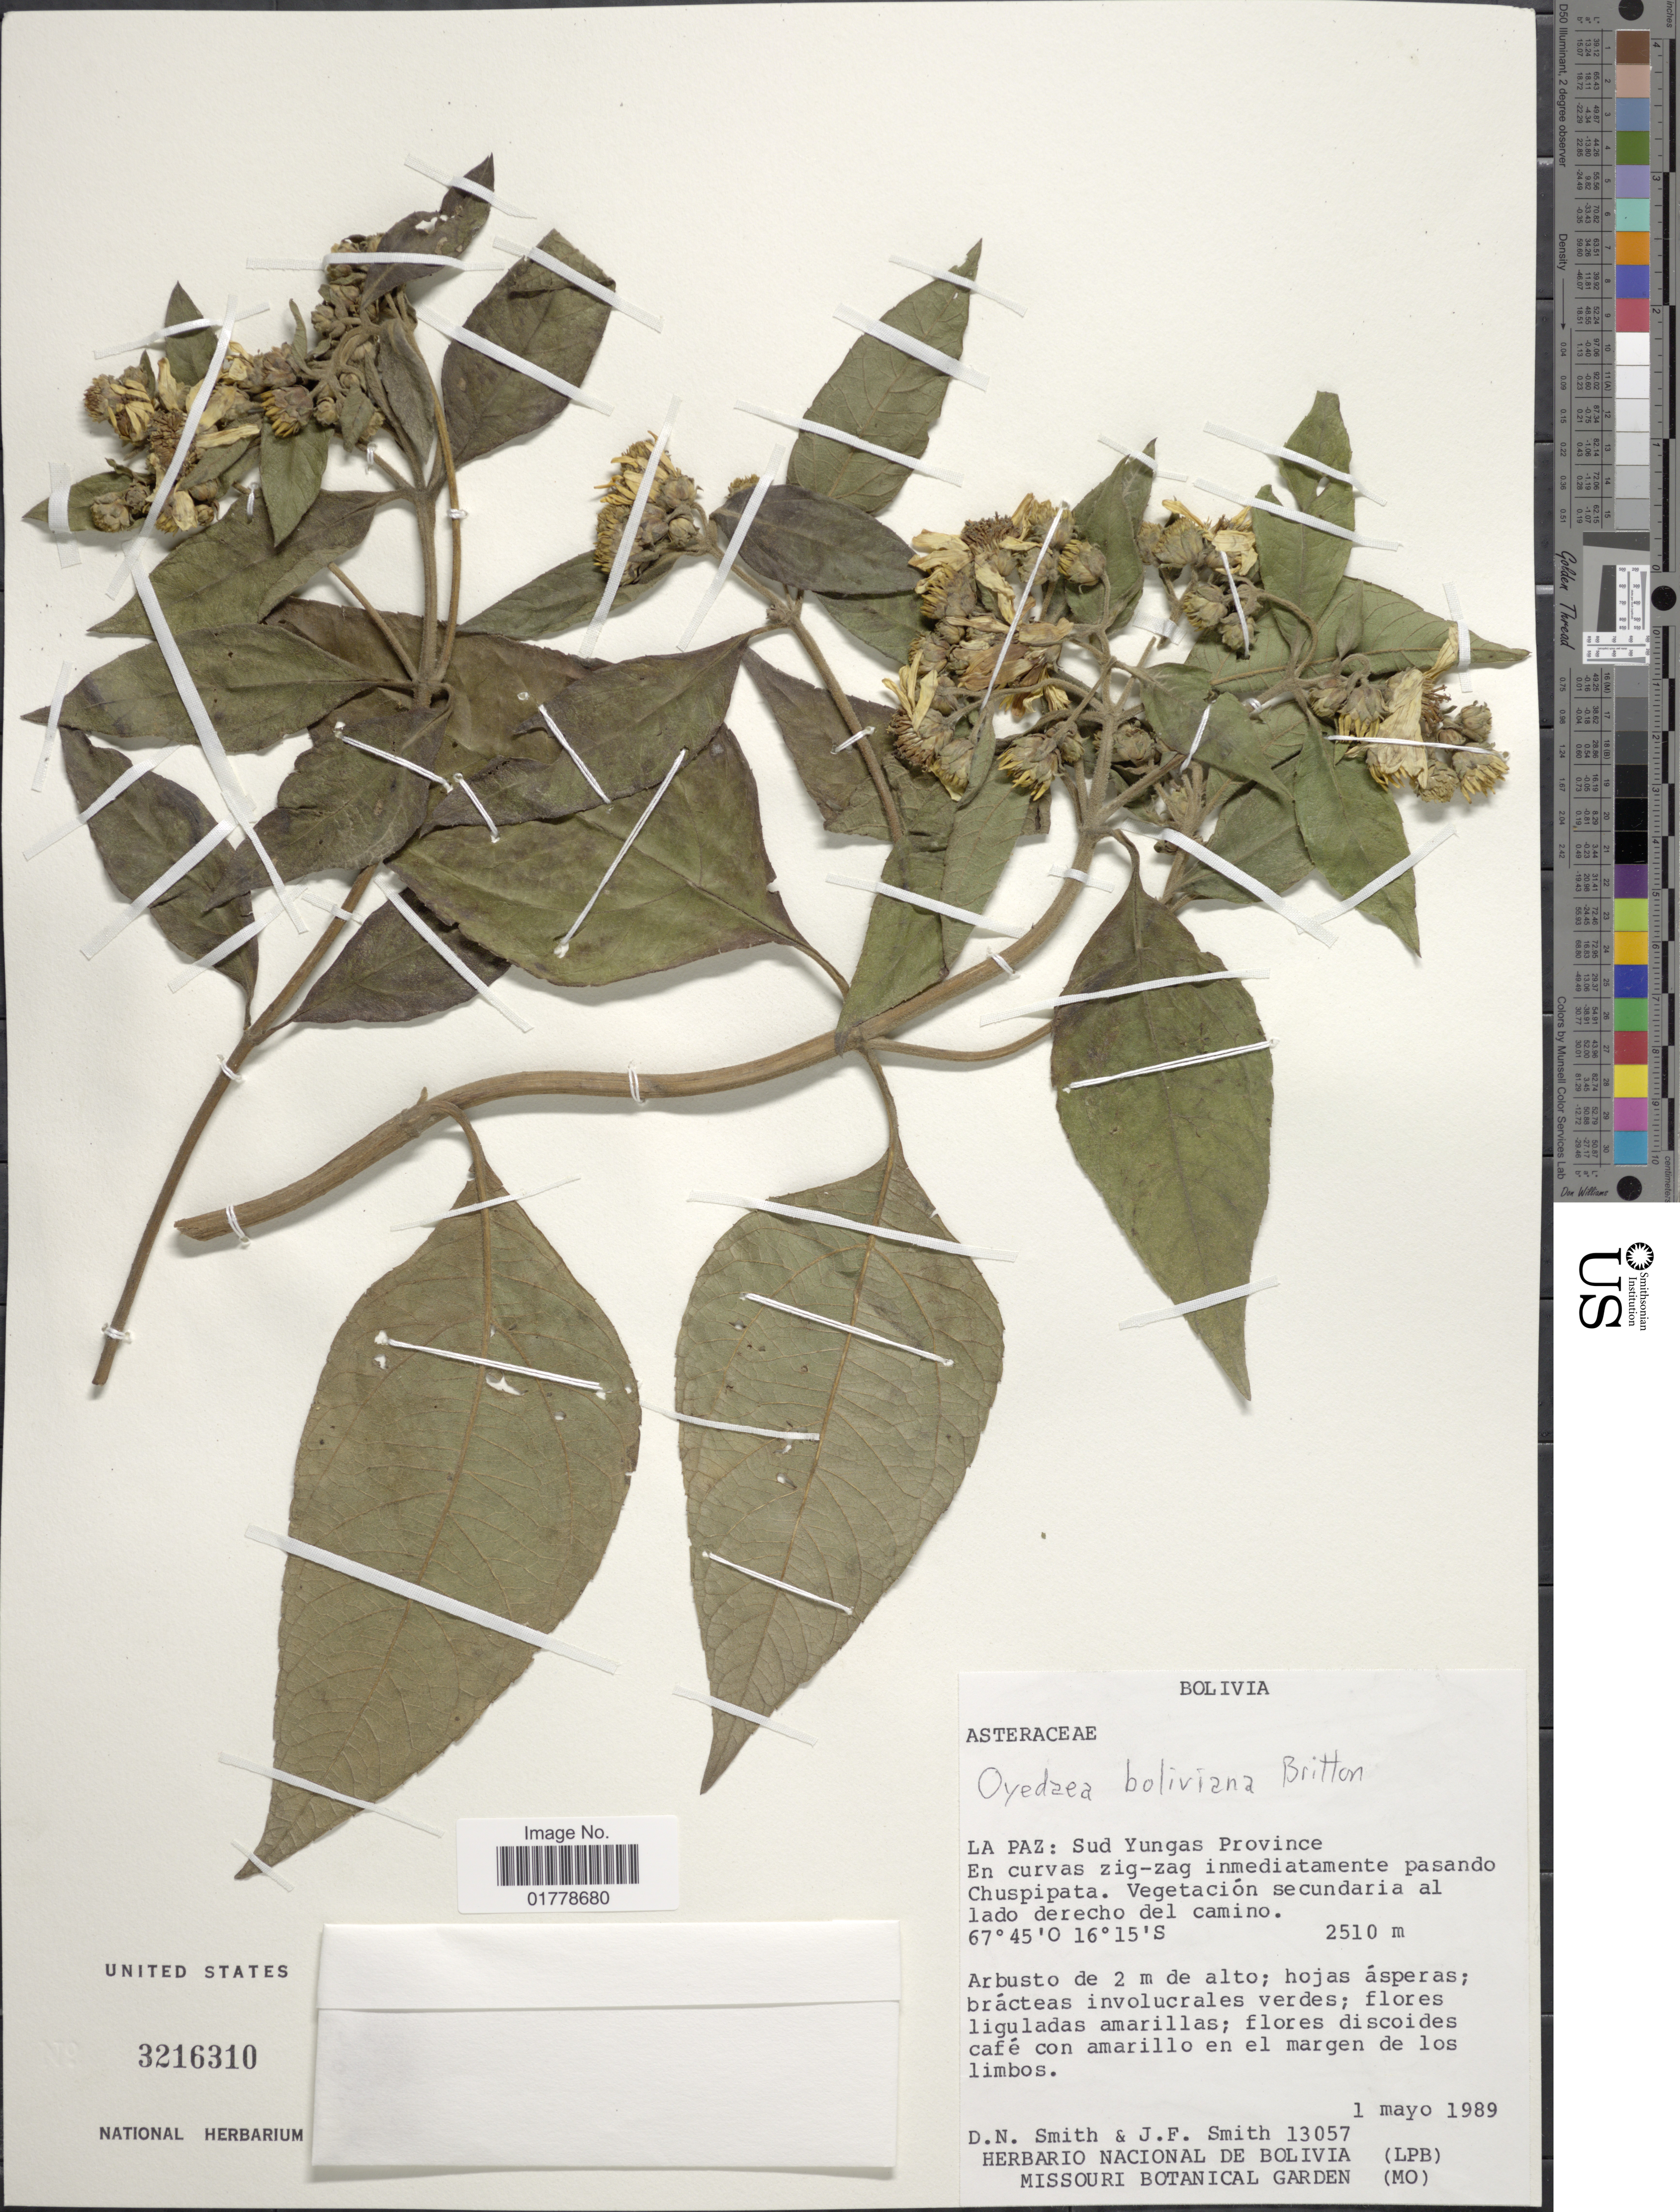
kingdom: Plantae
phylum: Tracheophyta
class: Magnoliopsida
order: Asterales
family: Asteraceae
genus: Oyedaea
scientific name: Oyedaea boliviana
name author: Britton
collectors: D. Smith & J. Smith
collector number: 13057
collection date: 1989-05-01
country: Bolivia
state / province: La Paz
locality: La Paz: Sud Yungas Province. En curvas zig-zag inmediatamente pasando Chuspipata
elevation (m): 2510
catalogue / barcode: US 3216310